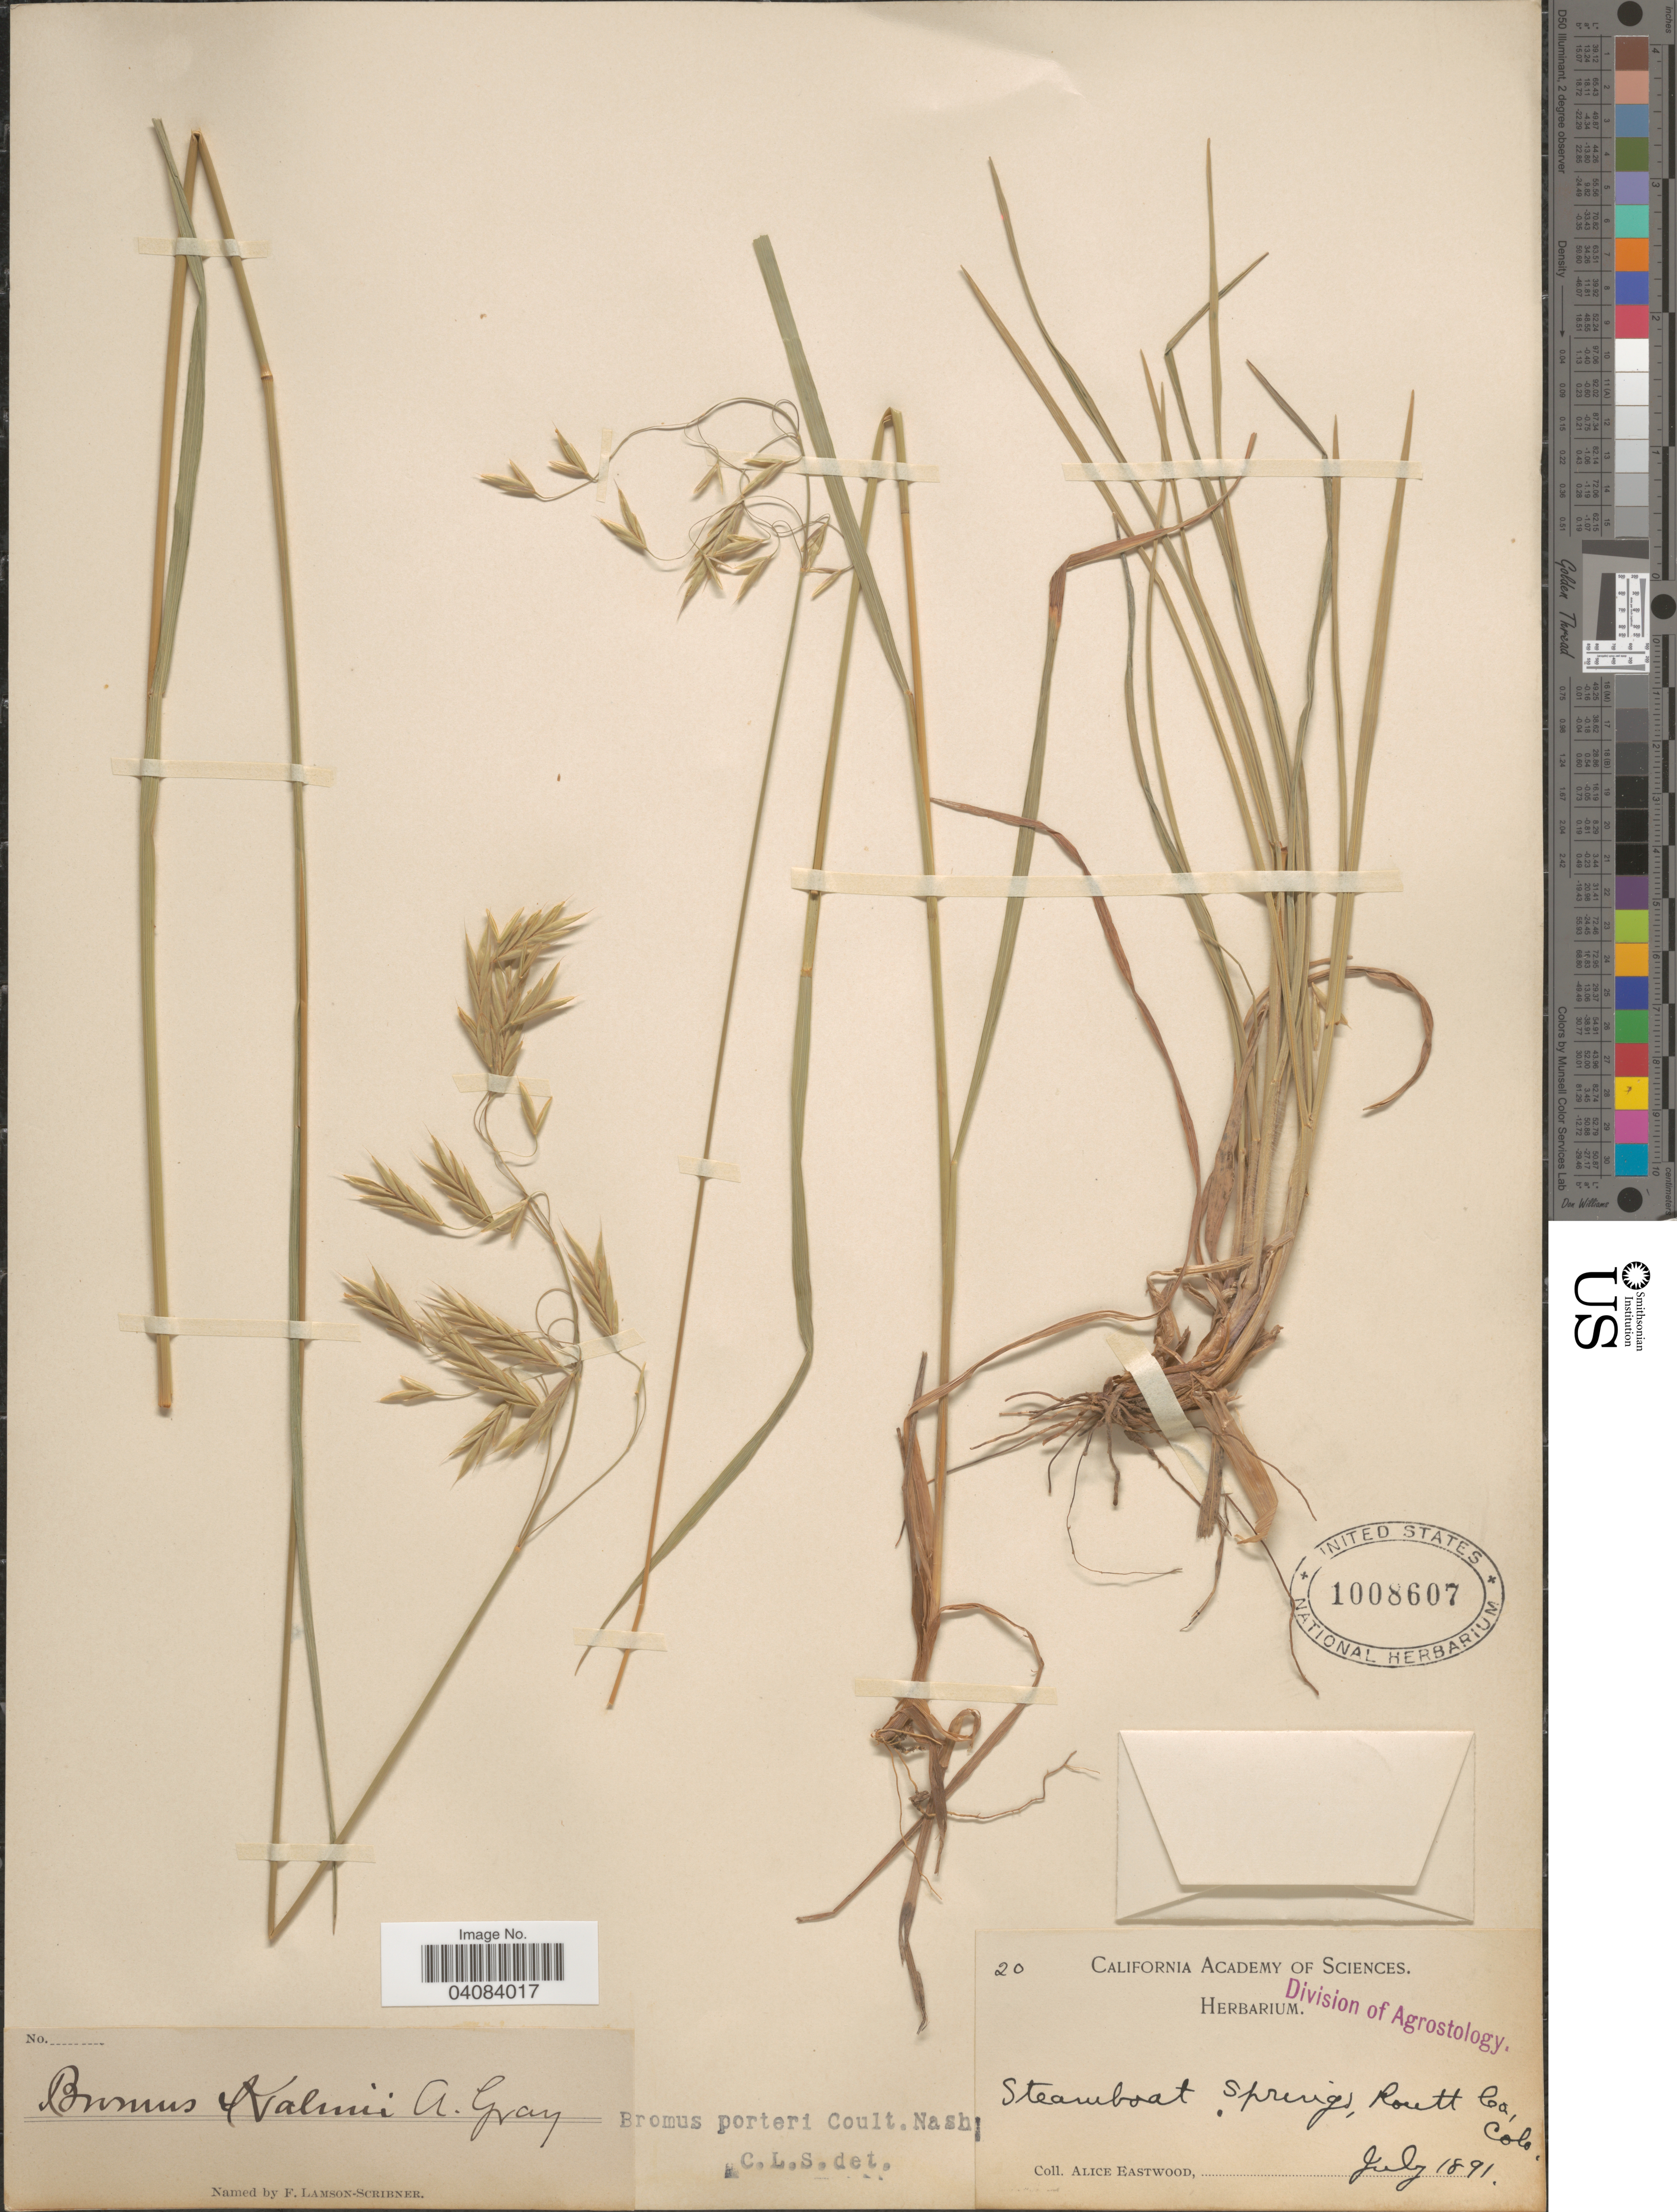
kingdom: Plantae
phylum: Tracheophyta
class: Liliopsida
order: Poales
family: Poaceae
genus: Bromus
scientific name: Bromus porteri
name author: (J.M. Coult.) Nash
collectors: A. Eastwood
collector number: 20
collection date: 1891-07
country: United States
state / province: Colorado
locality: Steamboat Springs, Routt Co.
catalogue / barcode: US 1008607